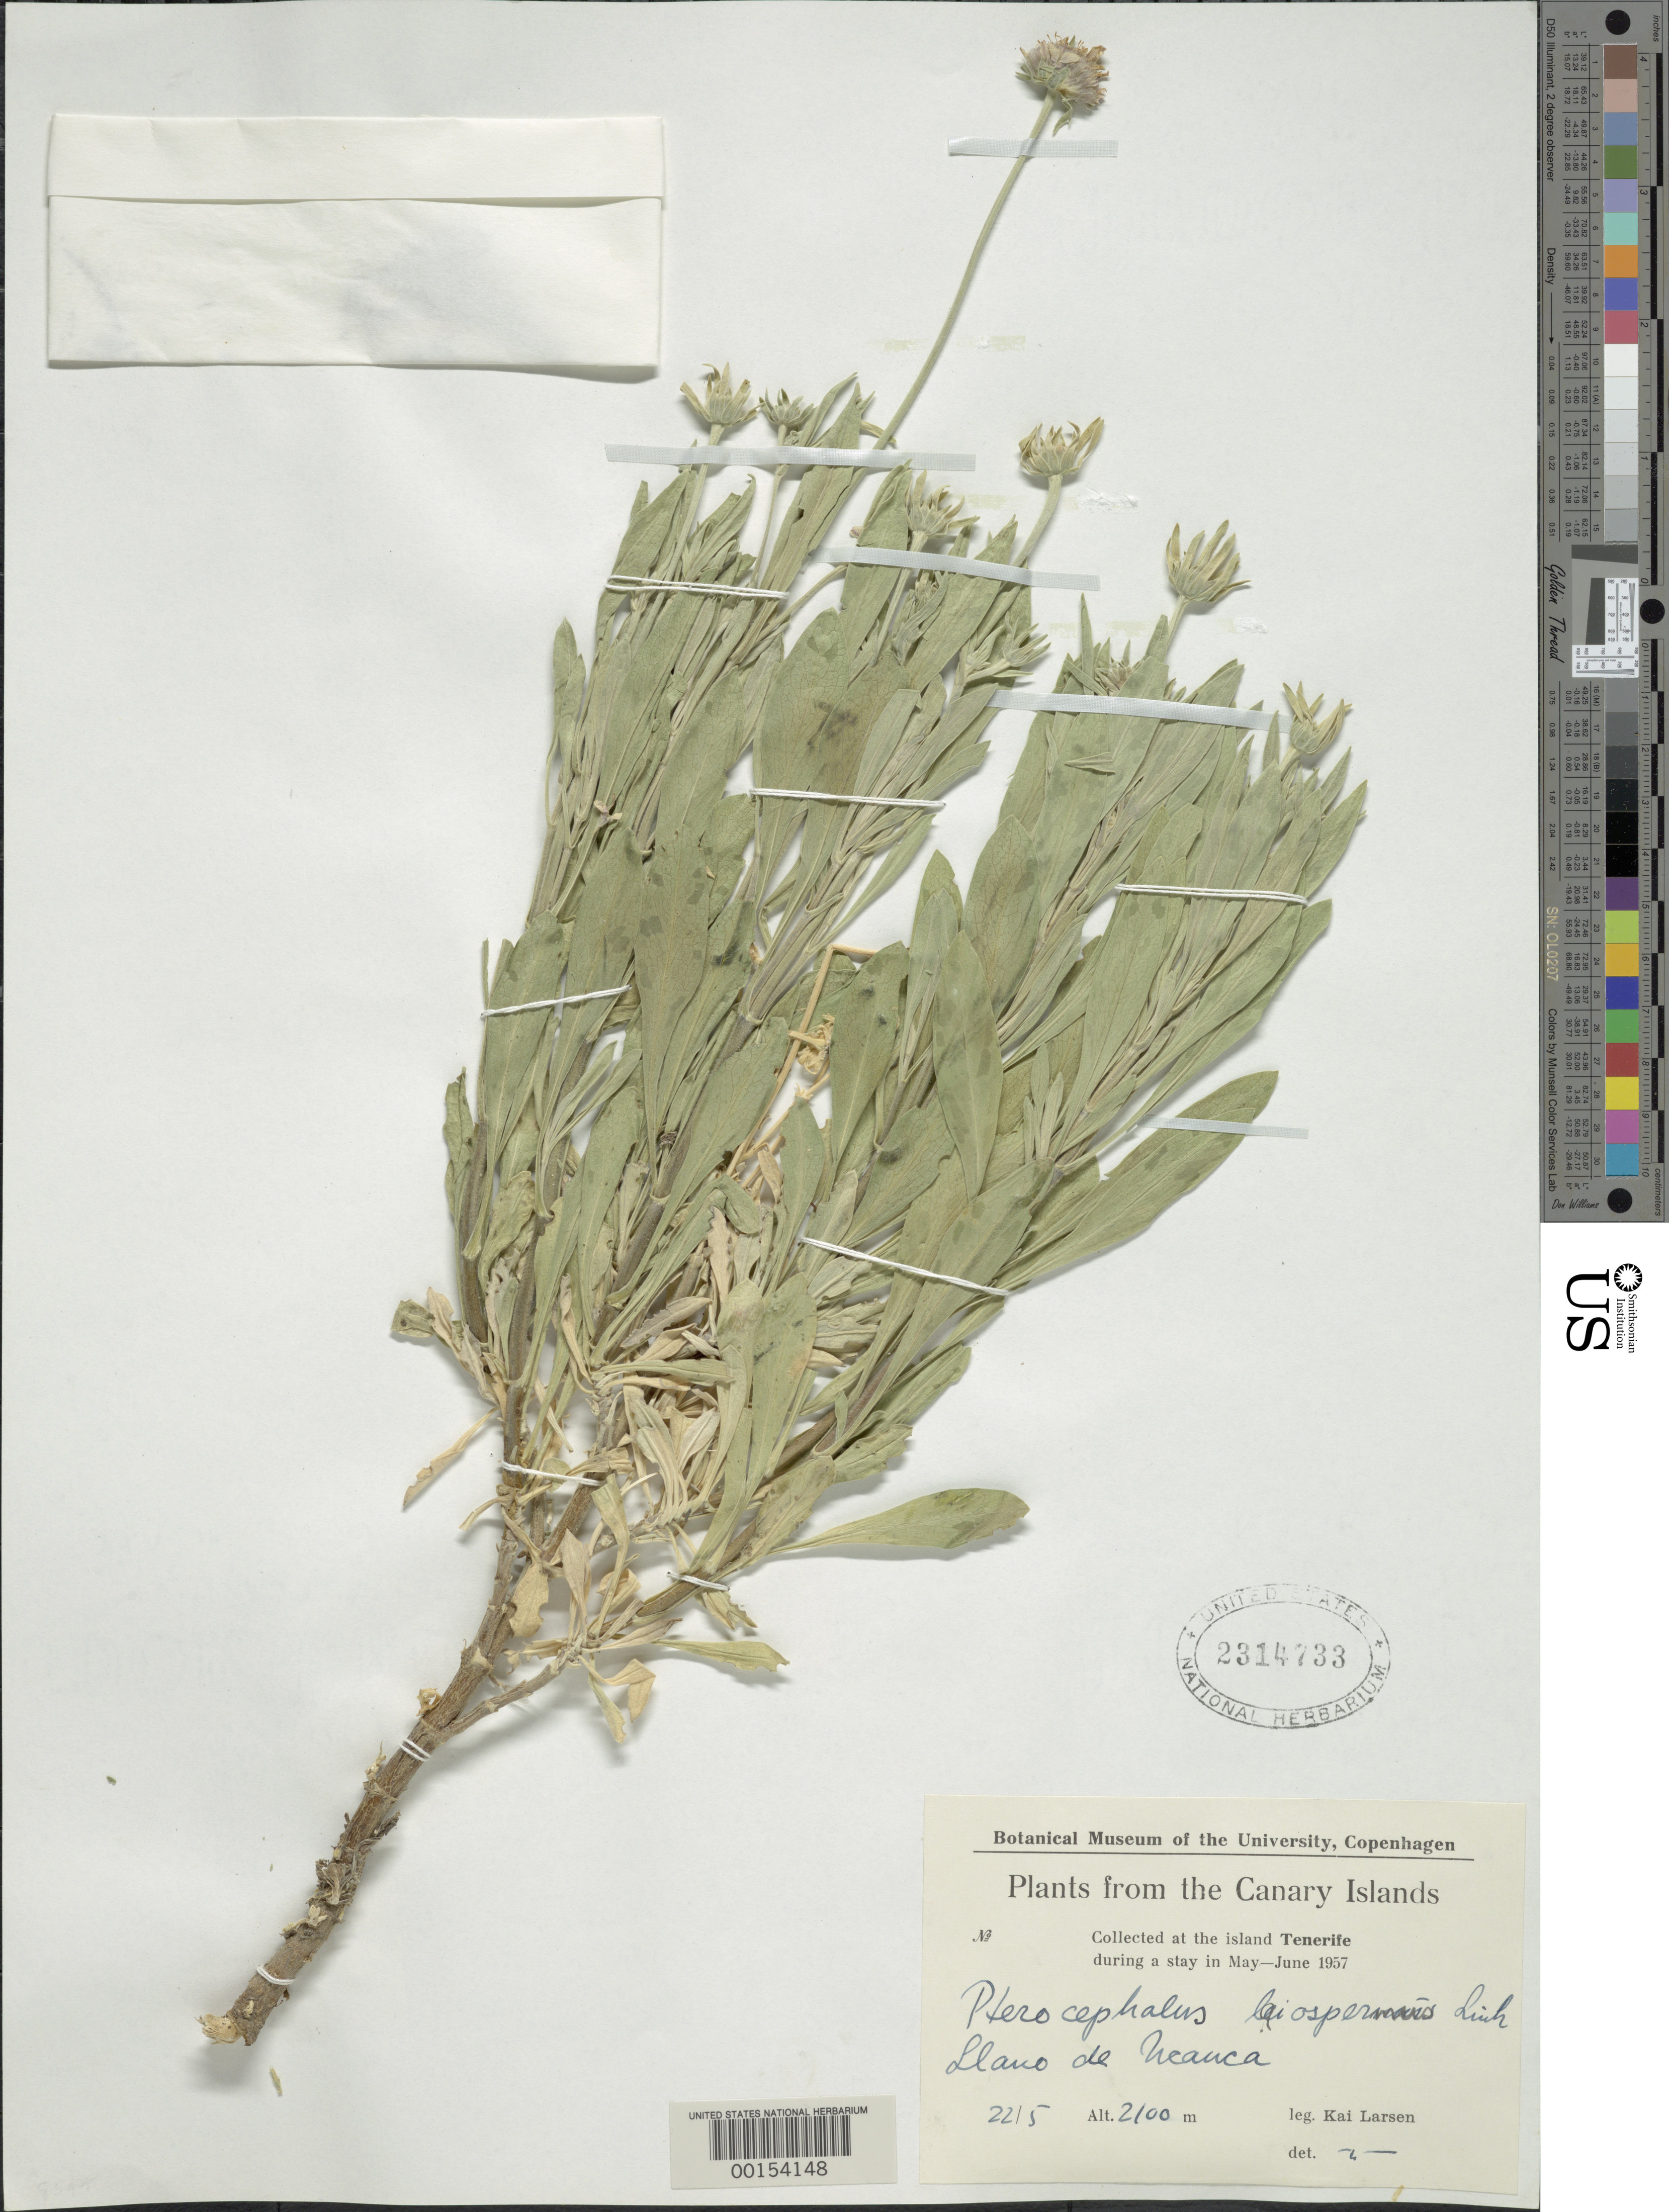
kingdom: Plantae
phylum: Tracheophyta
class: Magnoliopsida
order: Dipsacales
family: Caprifoliaceae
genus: Pterocephalus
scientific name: Pterocephalus laiospermus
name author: Link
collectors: K. Larsen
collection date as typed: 22 May 1957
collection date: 1957-05-22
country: Spain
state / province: Canarias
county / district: Santa Cruz de Tenerife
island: Tenerife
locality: Llano de Ncanca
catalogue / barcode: US 2314733